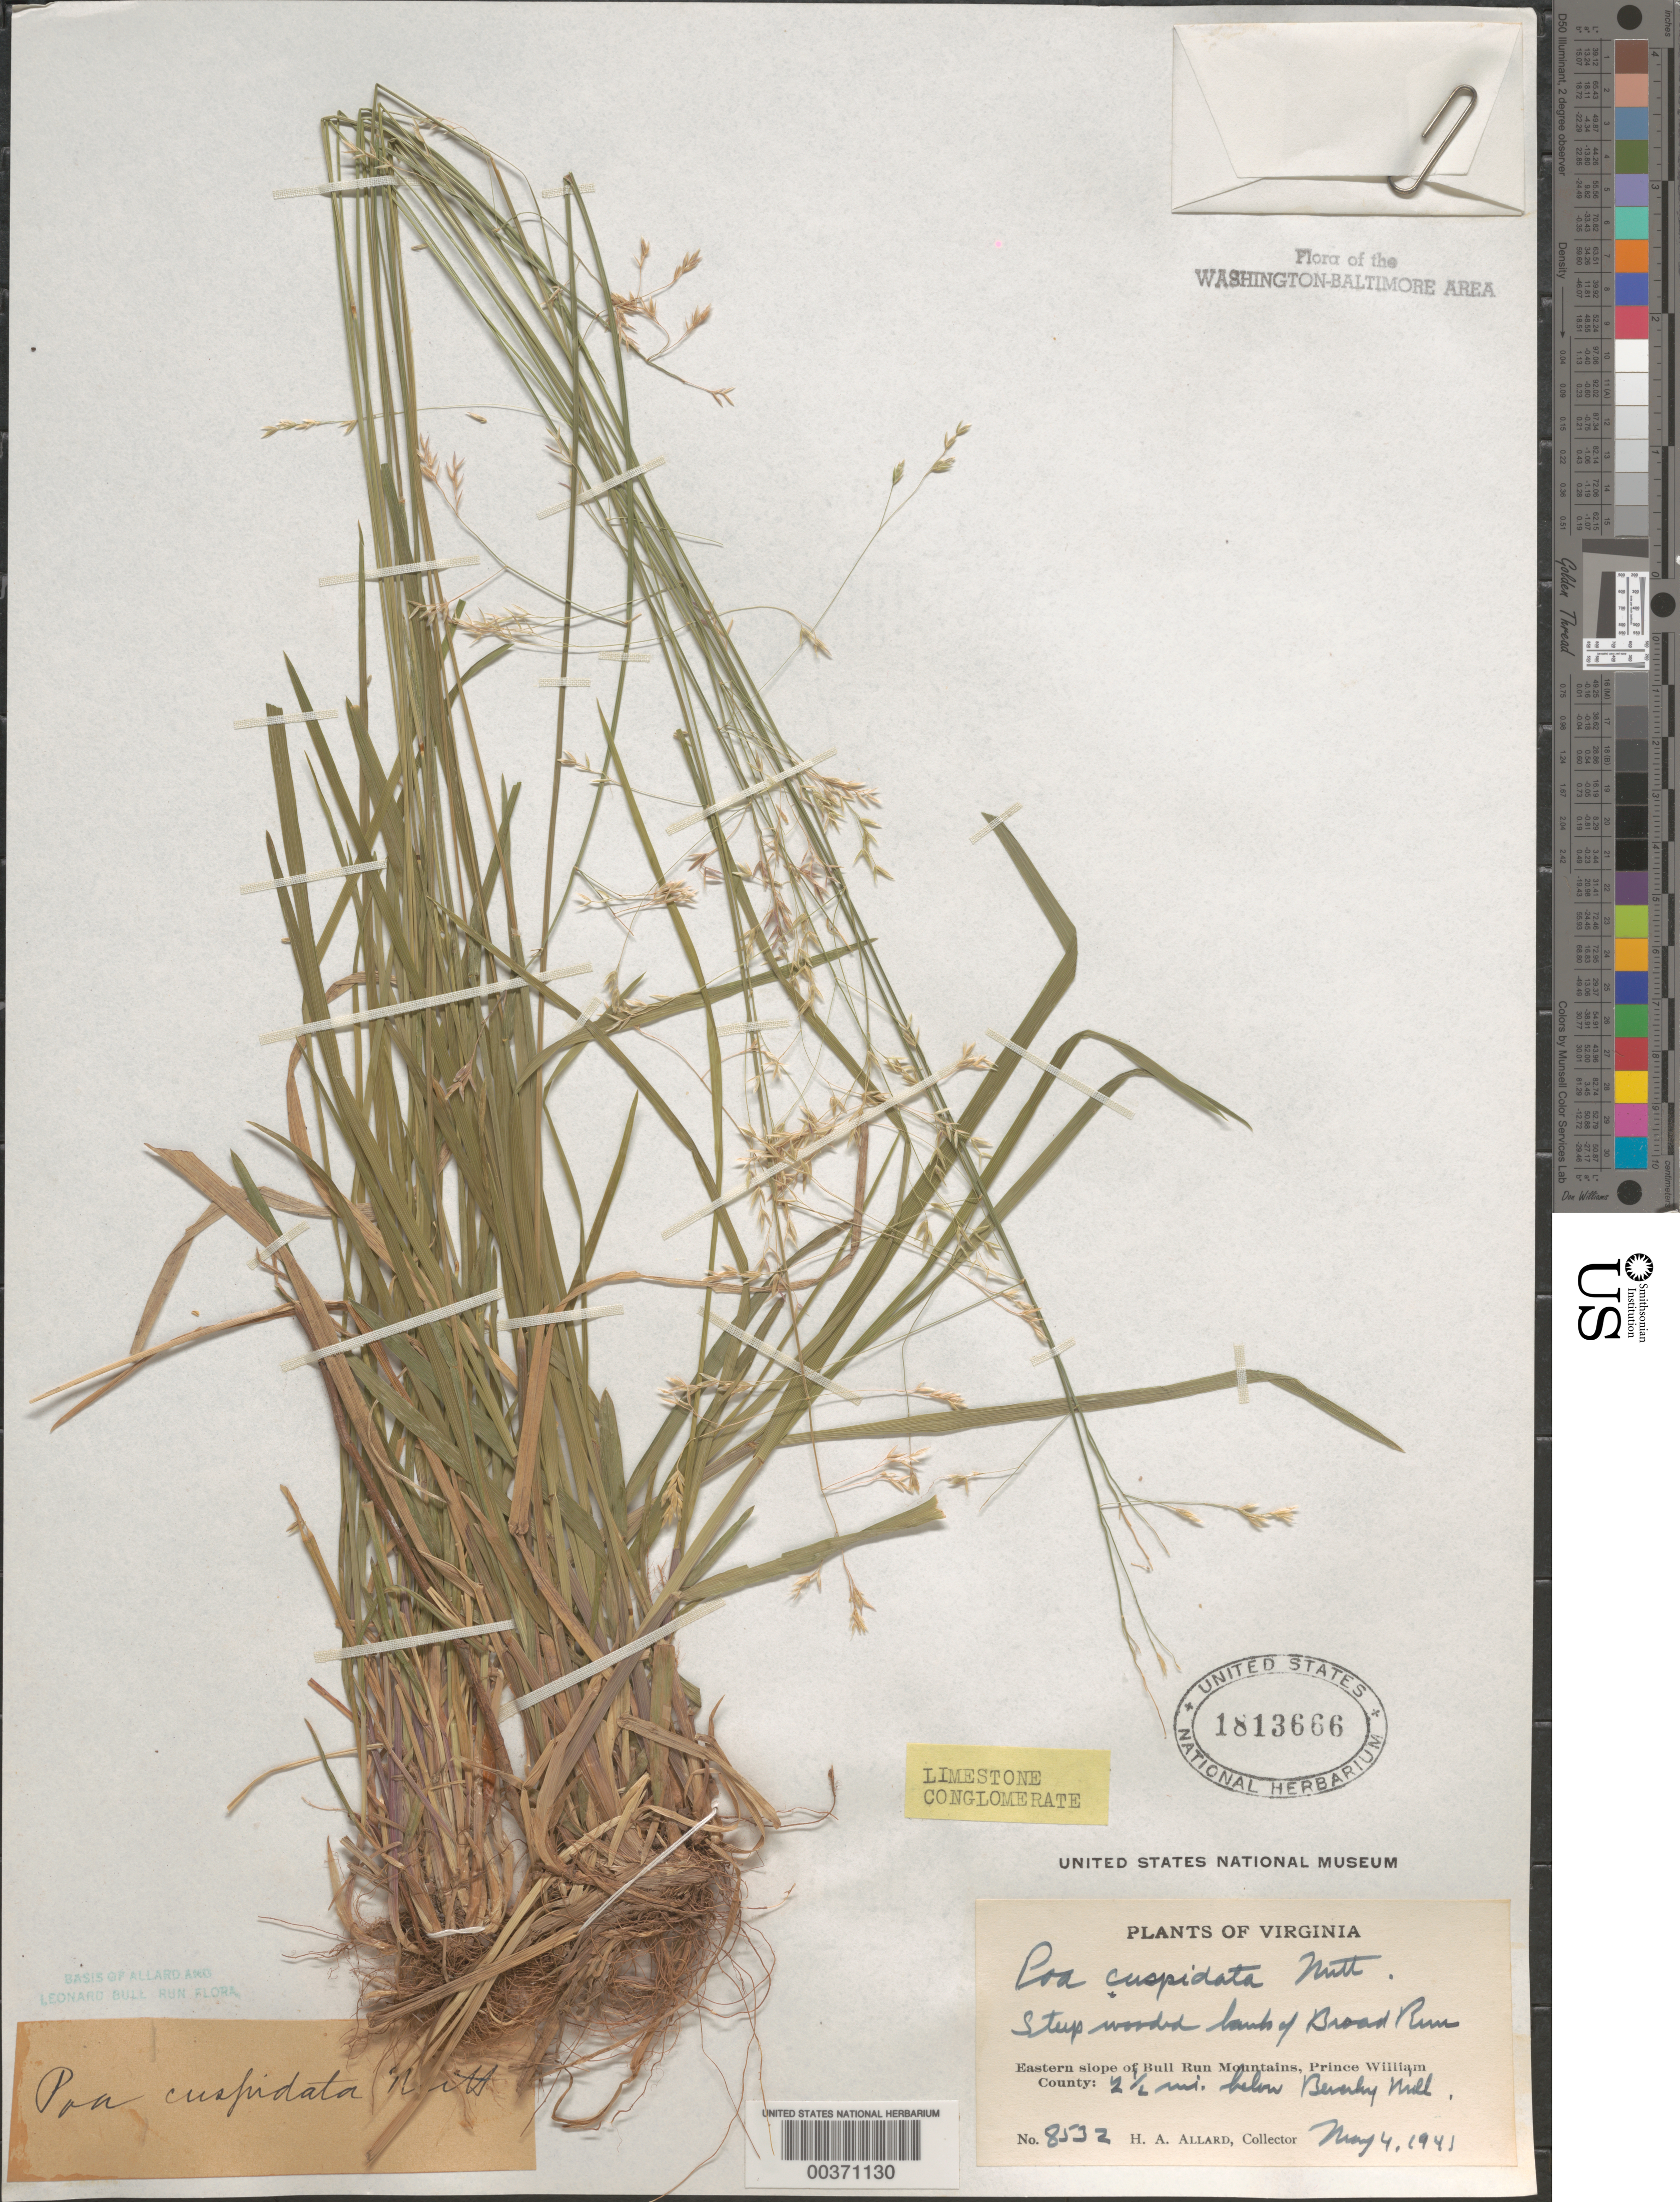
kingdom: Plantae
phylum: Tracheophyta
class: Liliopsida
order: Poales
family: Poaceae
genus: Poa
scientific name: Poa cuspidata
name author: Nutt.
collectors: H. A. Allard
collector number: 8532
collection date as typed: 04 May 1941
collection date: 1941-05-04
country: United States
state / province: Virginia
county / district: Prince William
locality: Broad Run below Beverley Mill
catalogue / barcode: US 1813666